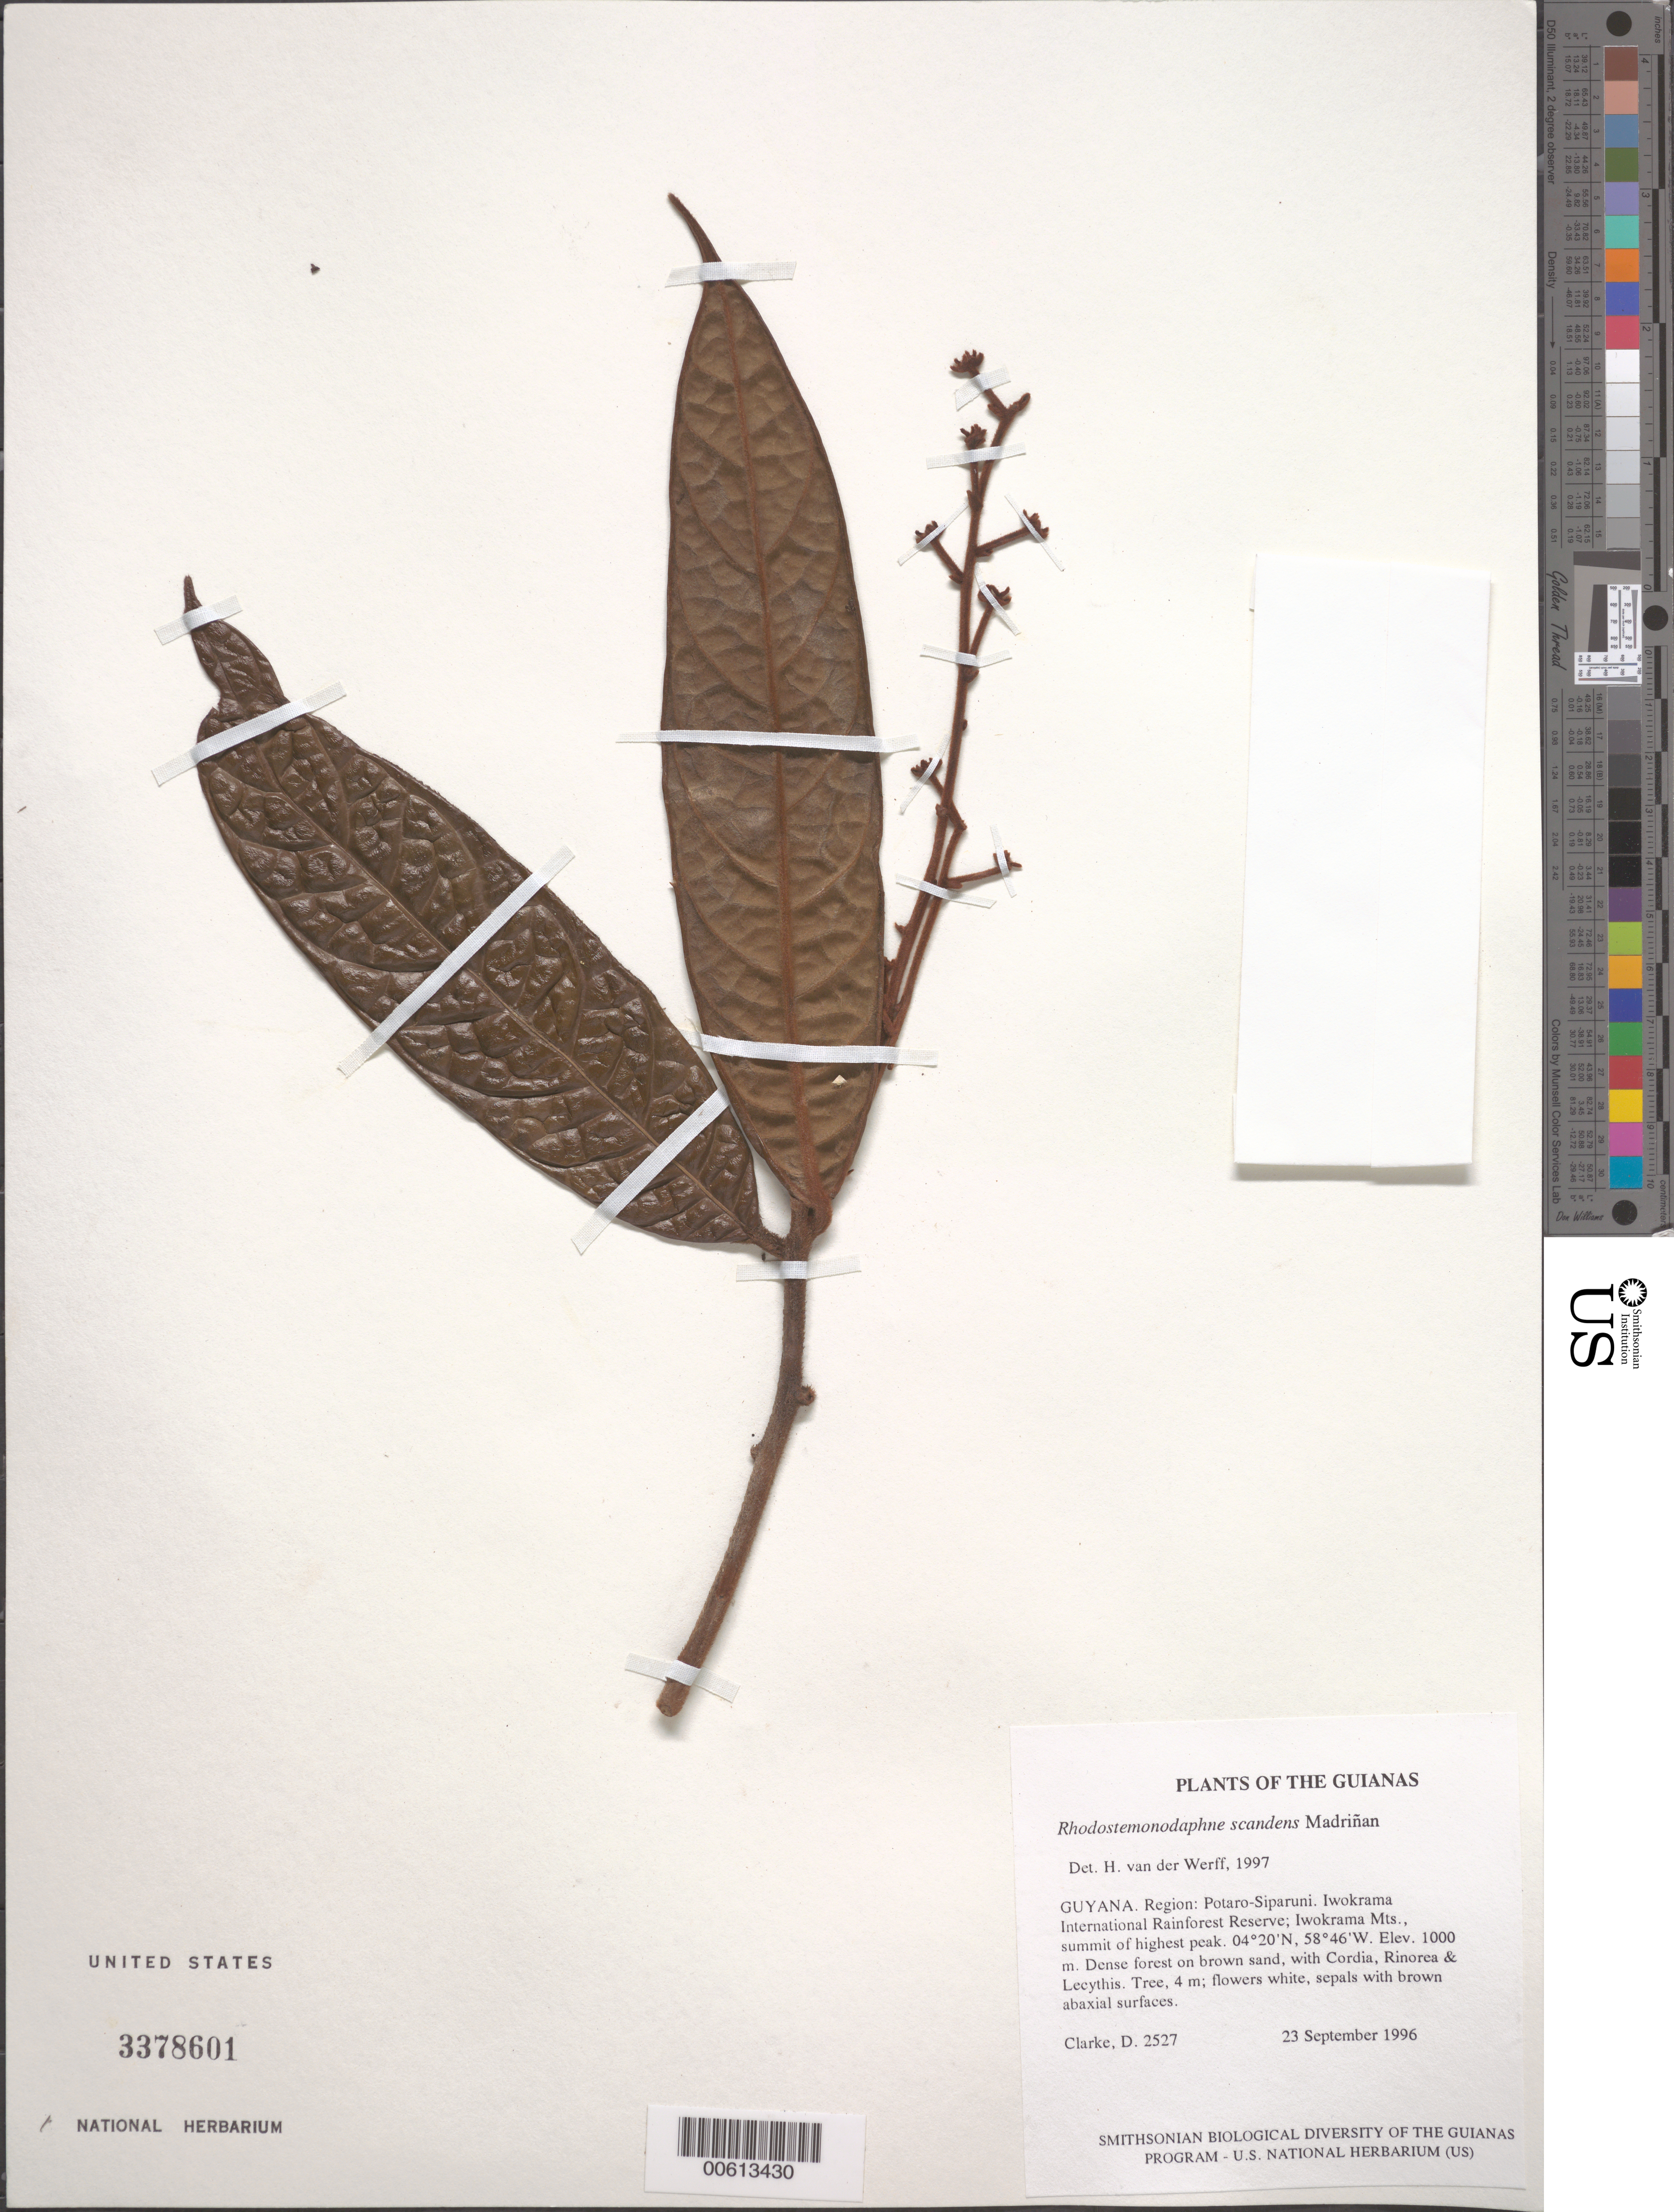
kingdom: Plantae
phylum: Tracheophyta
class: Magnoliopsida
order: Laurales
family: Lauraceae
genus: Rhodostemonodaphne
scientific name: Rhodostemonodaphne scandens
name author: Madriñán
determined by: van der Werff, H., (MO), Missouri Botanical Garden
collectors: H. D. Clarke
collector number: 2527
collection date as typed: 23 September 1996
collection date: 1996-09-23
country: Guyana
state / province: Potaro-Siparuni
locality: Iwokrama International Rainforest Reserve; Iwokrama Mts., summit of highest peak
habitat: Dense forest on brown sand, with Cordia, Rinorea & Lecythis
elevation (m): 1000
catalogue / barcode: US 3378601